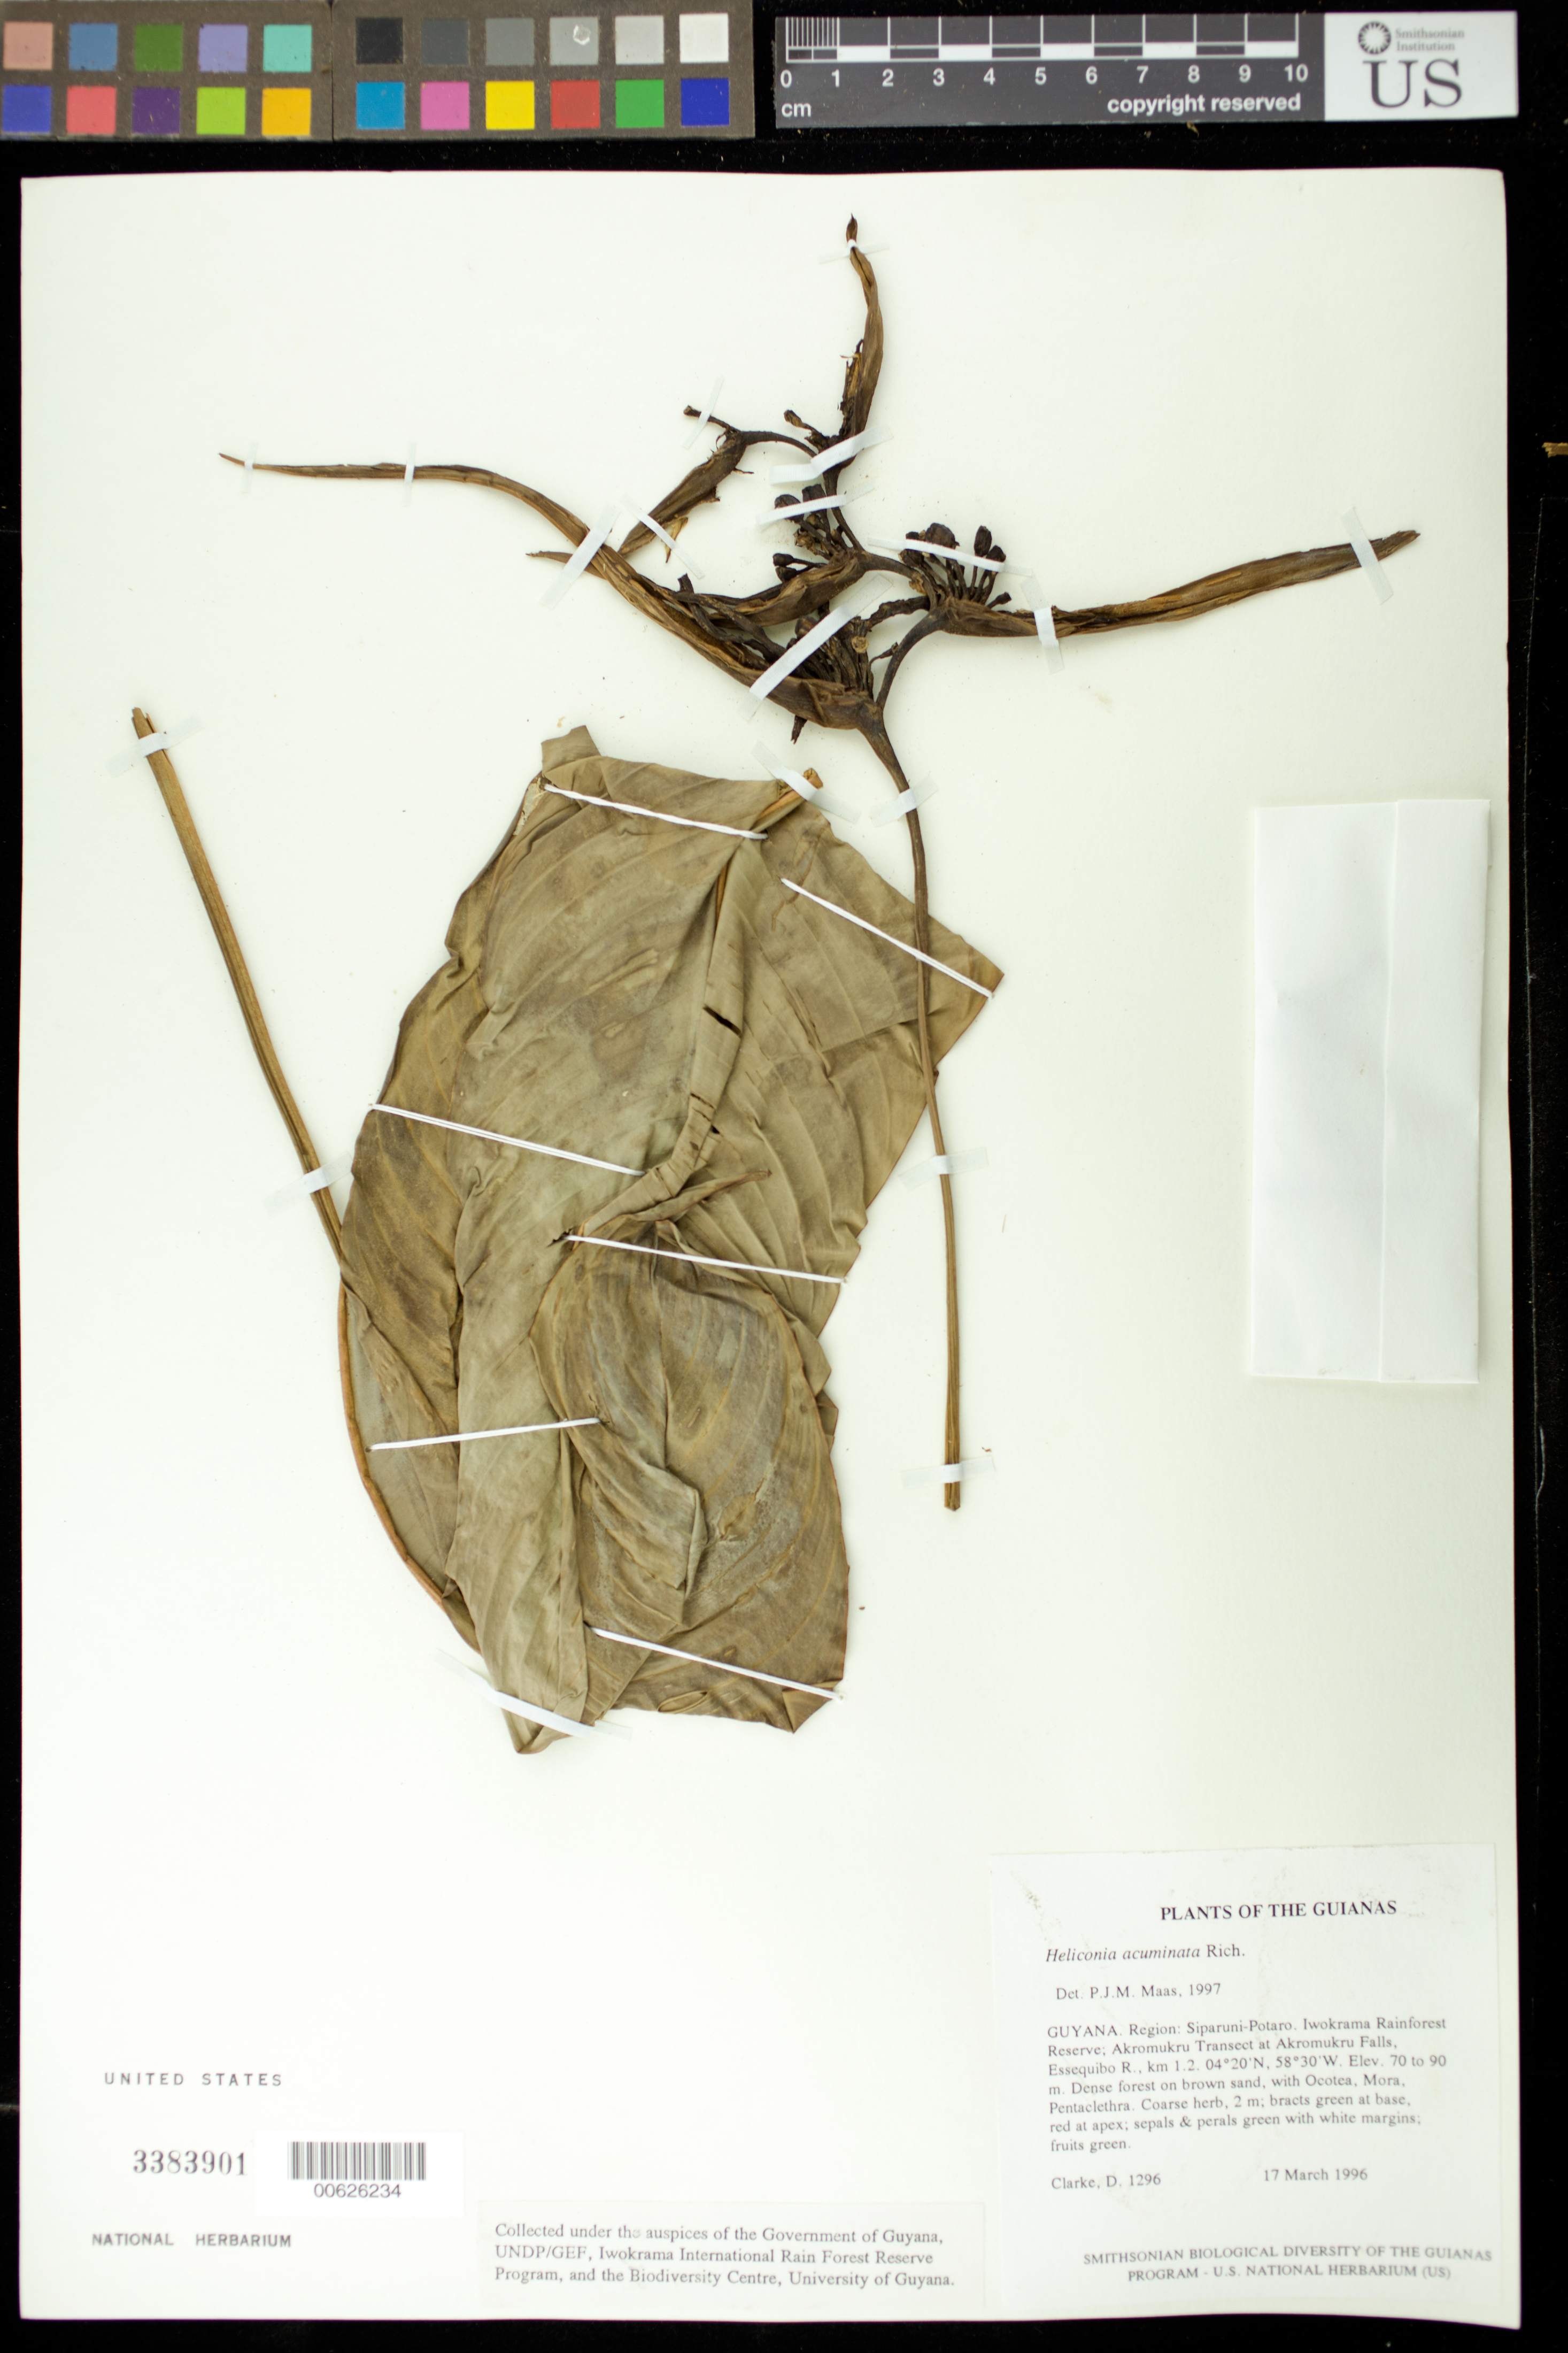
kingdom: Plantae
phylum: Tracheophyta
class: Liliopsida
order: Zingiberales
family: Heliconiaceae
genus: Heliconia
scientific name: Heliconia acuminata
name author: A. Rich.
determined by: Maas, Paul J. M.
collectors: H. D. Clarke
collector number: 1296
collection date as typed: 17 March 1996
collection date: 1996-03-17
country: Guyana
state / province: Potaro-Siparuni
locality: Iwokrama Rainforest Reserve; Akromukru Transect at Akromukru Falls, Essequibo R., km 1.2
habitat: Dense forest on brown sand, with Ocotea, Mora, Pentaclethra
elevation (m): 70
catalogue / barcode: US 3383901